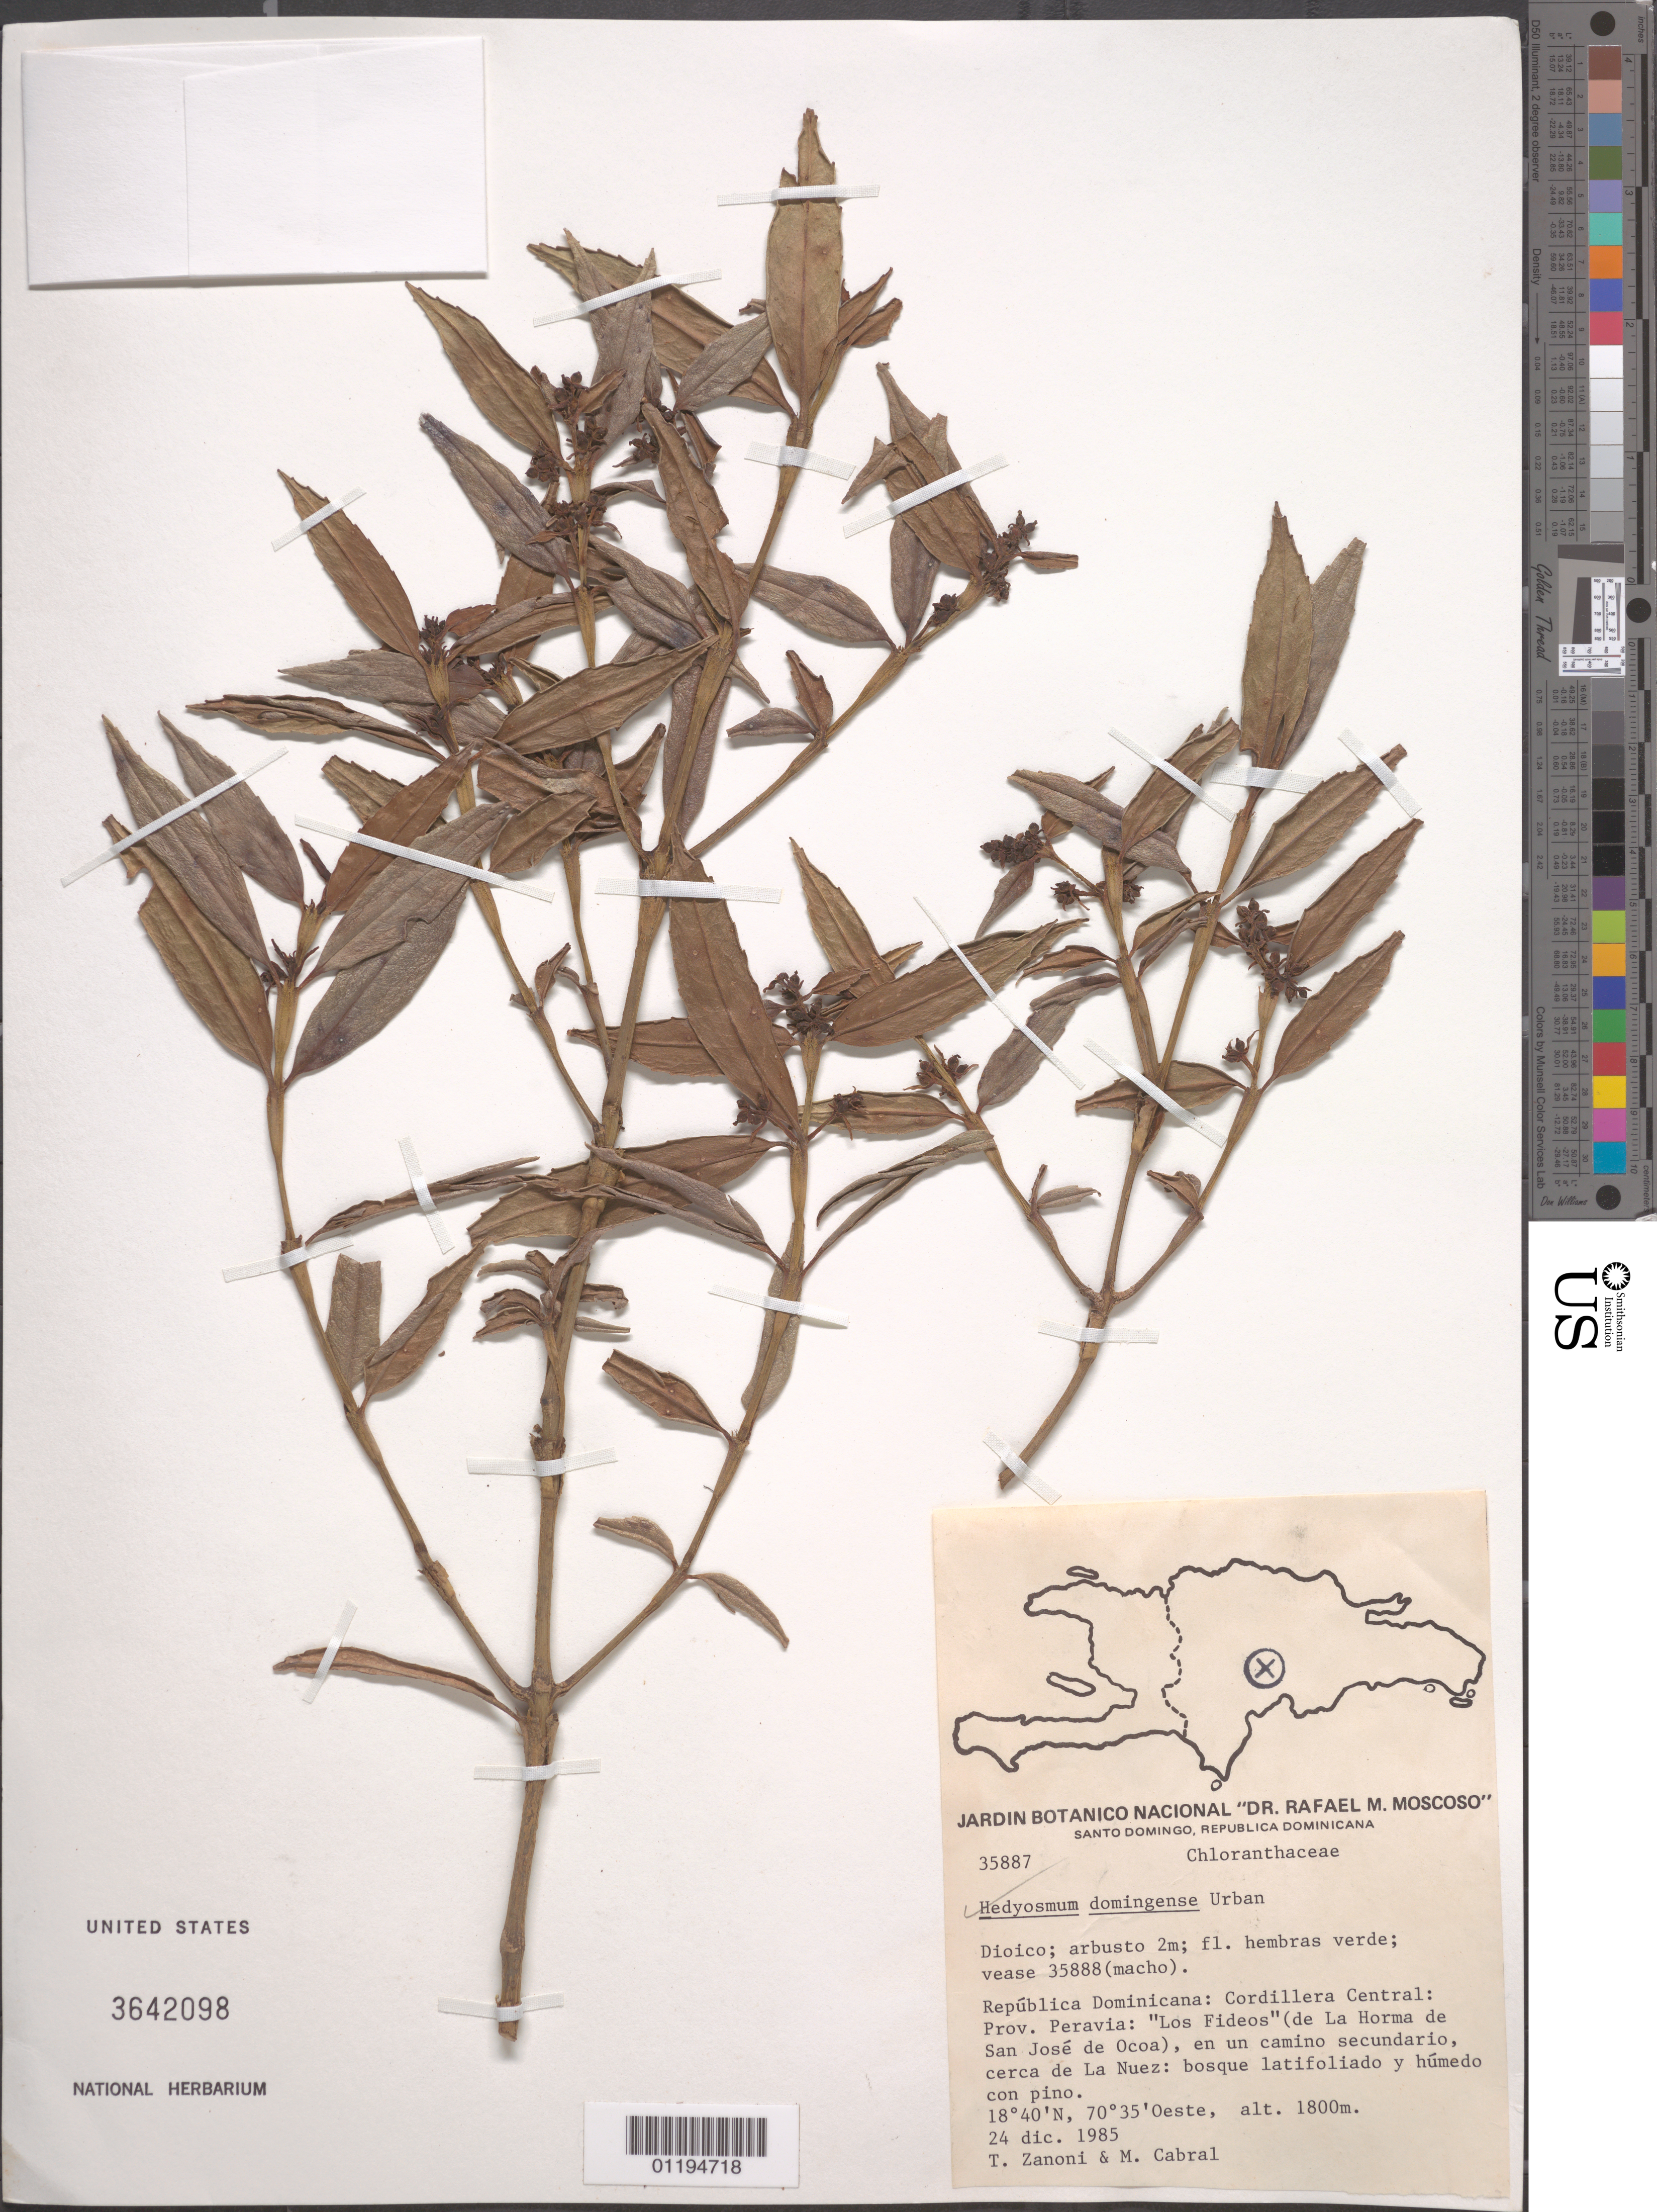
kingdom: Plantae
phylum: Tracheophyta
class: Magnoliopsida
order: Chloranthales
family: Chloranthaceae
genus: Hedyosmum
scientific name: Hedyosmum domingense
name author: Urb.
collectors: T. A. Zanoni & M. Cabral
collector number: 35887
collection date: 1985-12-24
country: Dominican Republic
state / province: Peravia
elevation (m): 1800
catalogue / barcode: US 3642098